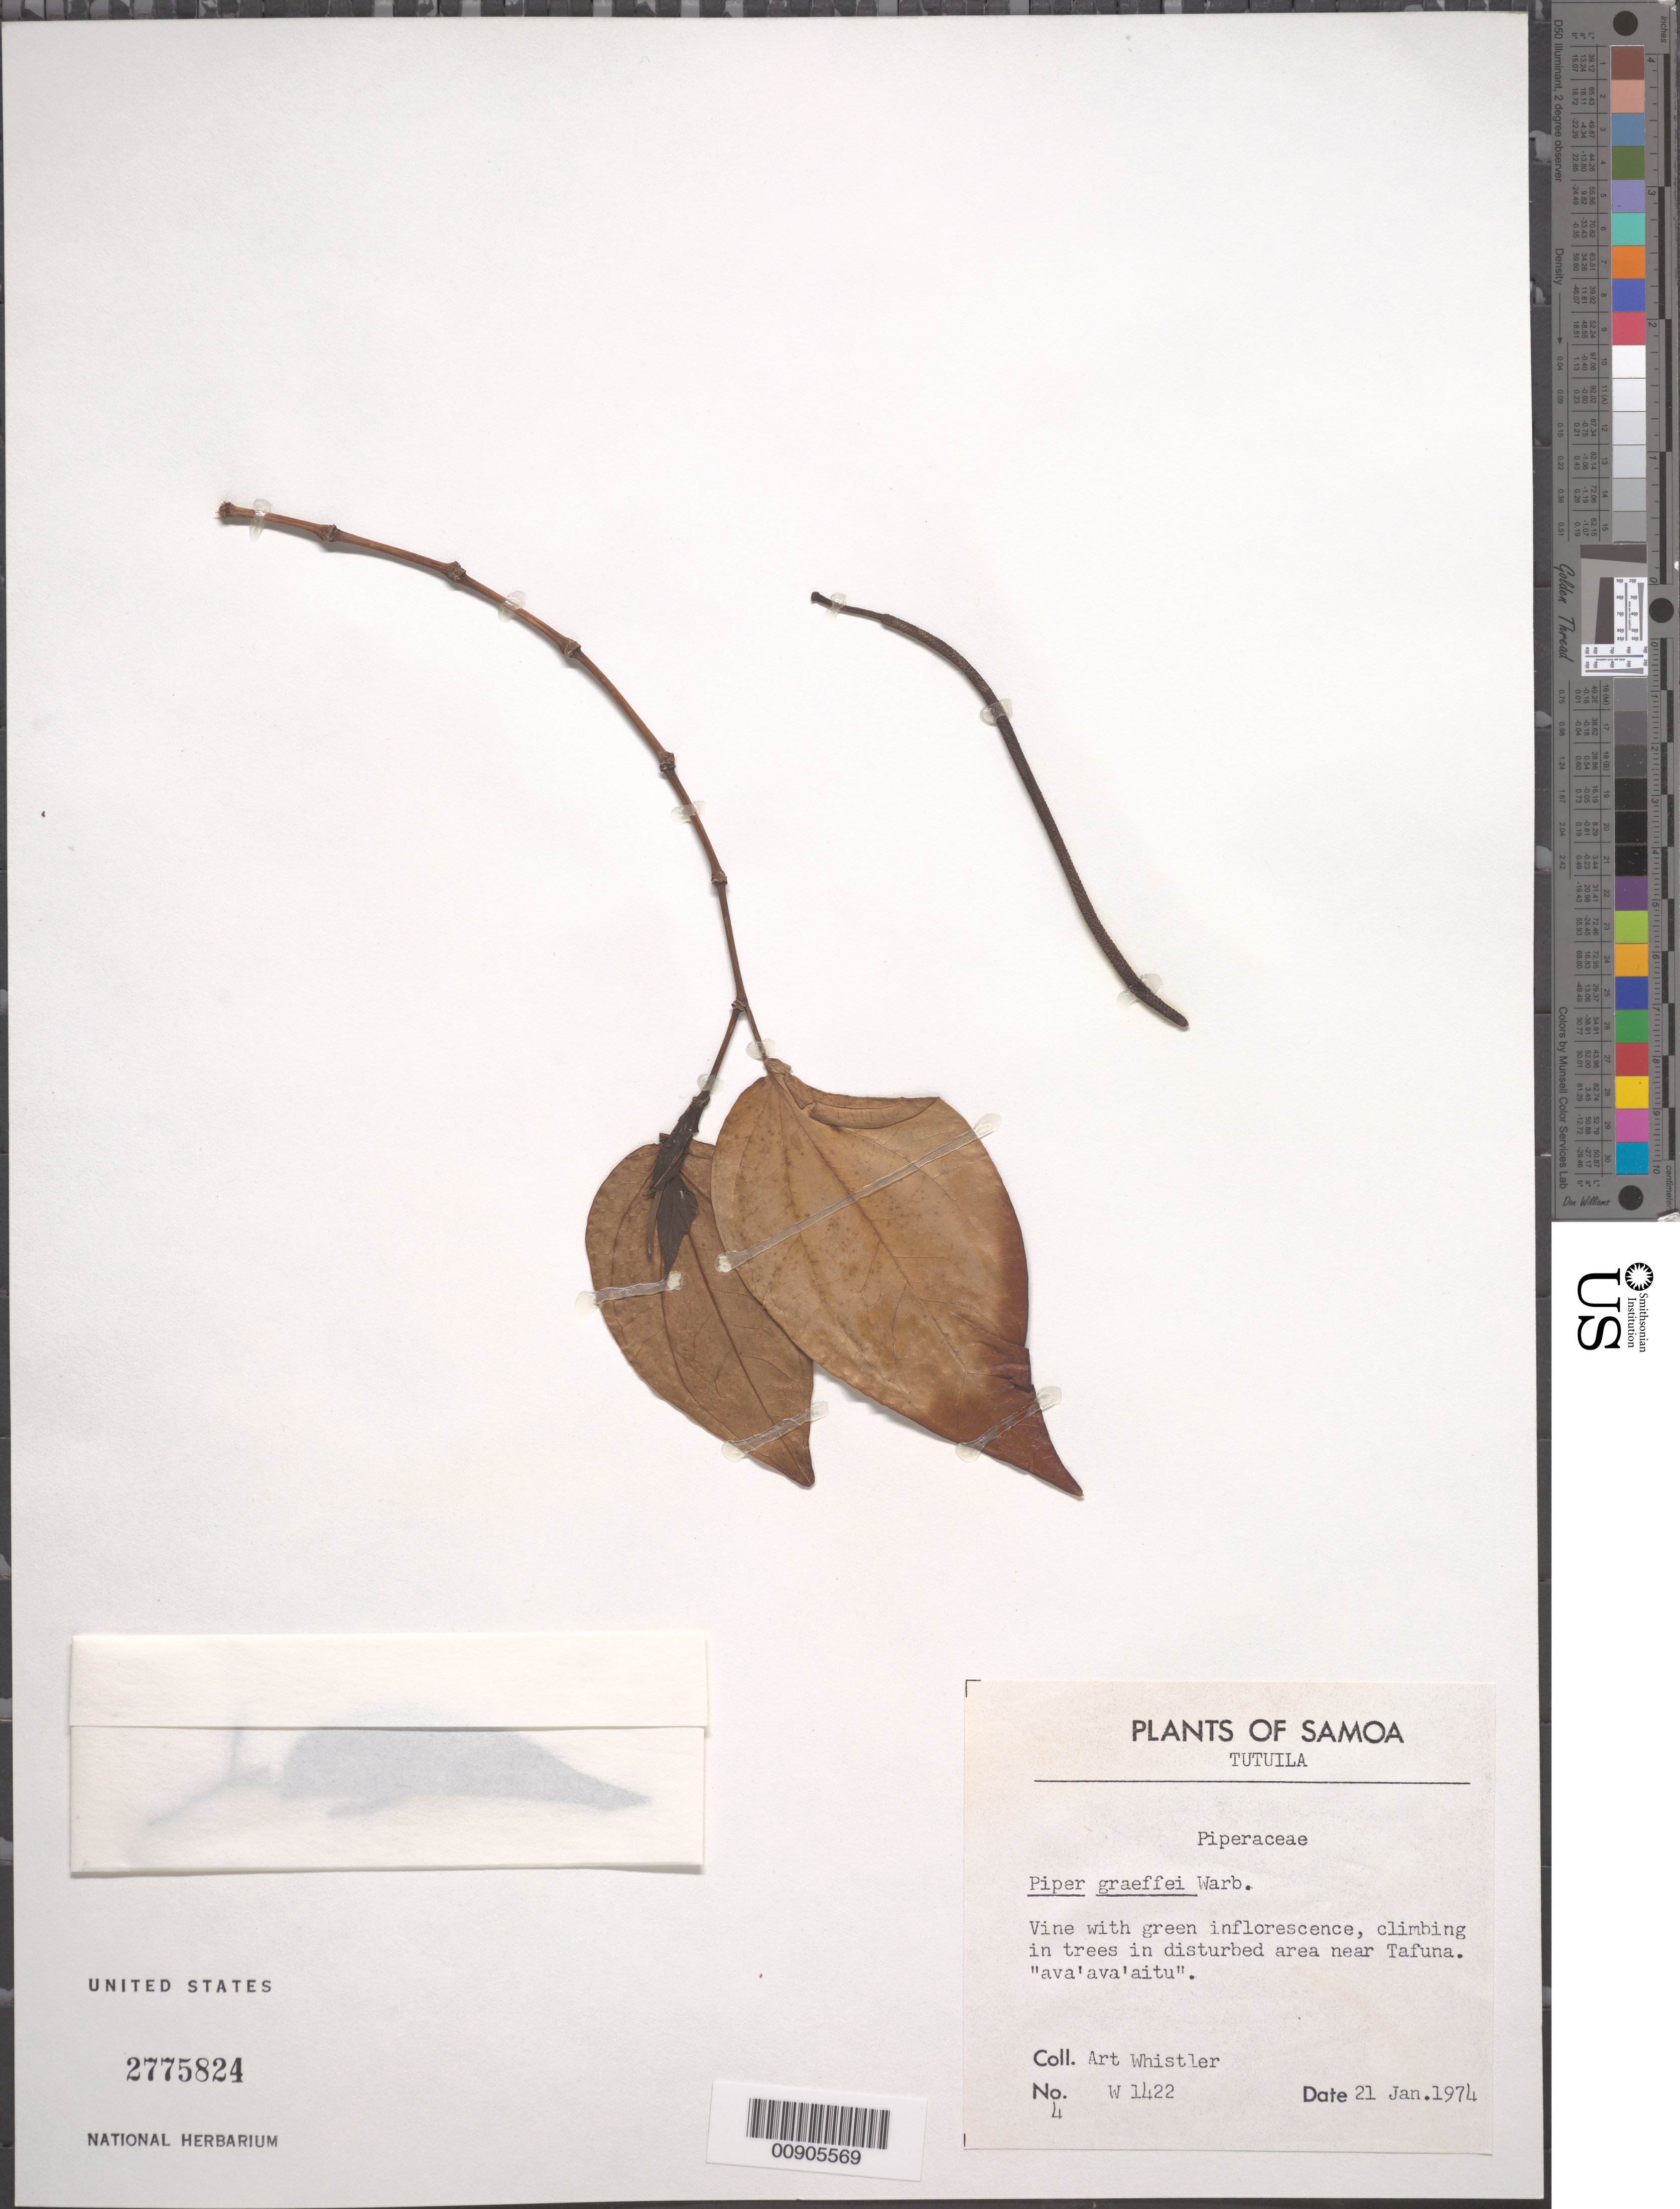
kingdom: Plantae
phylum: Tracheophyta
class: Magnoliopsida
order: Piperales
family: Piperaceae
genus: Piper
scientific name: Piper graeffei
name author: Warb.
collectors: A. Whistler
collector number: W 1422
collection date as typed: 21 Jan 1974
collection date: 1974-01-21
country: American Samoa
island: Tutua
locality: Area near Tafuna.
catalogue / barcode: US 2775824